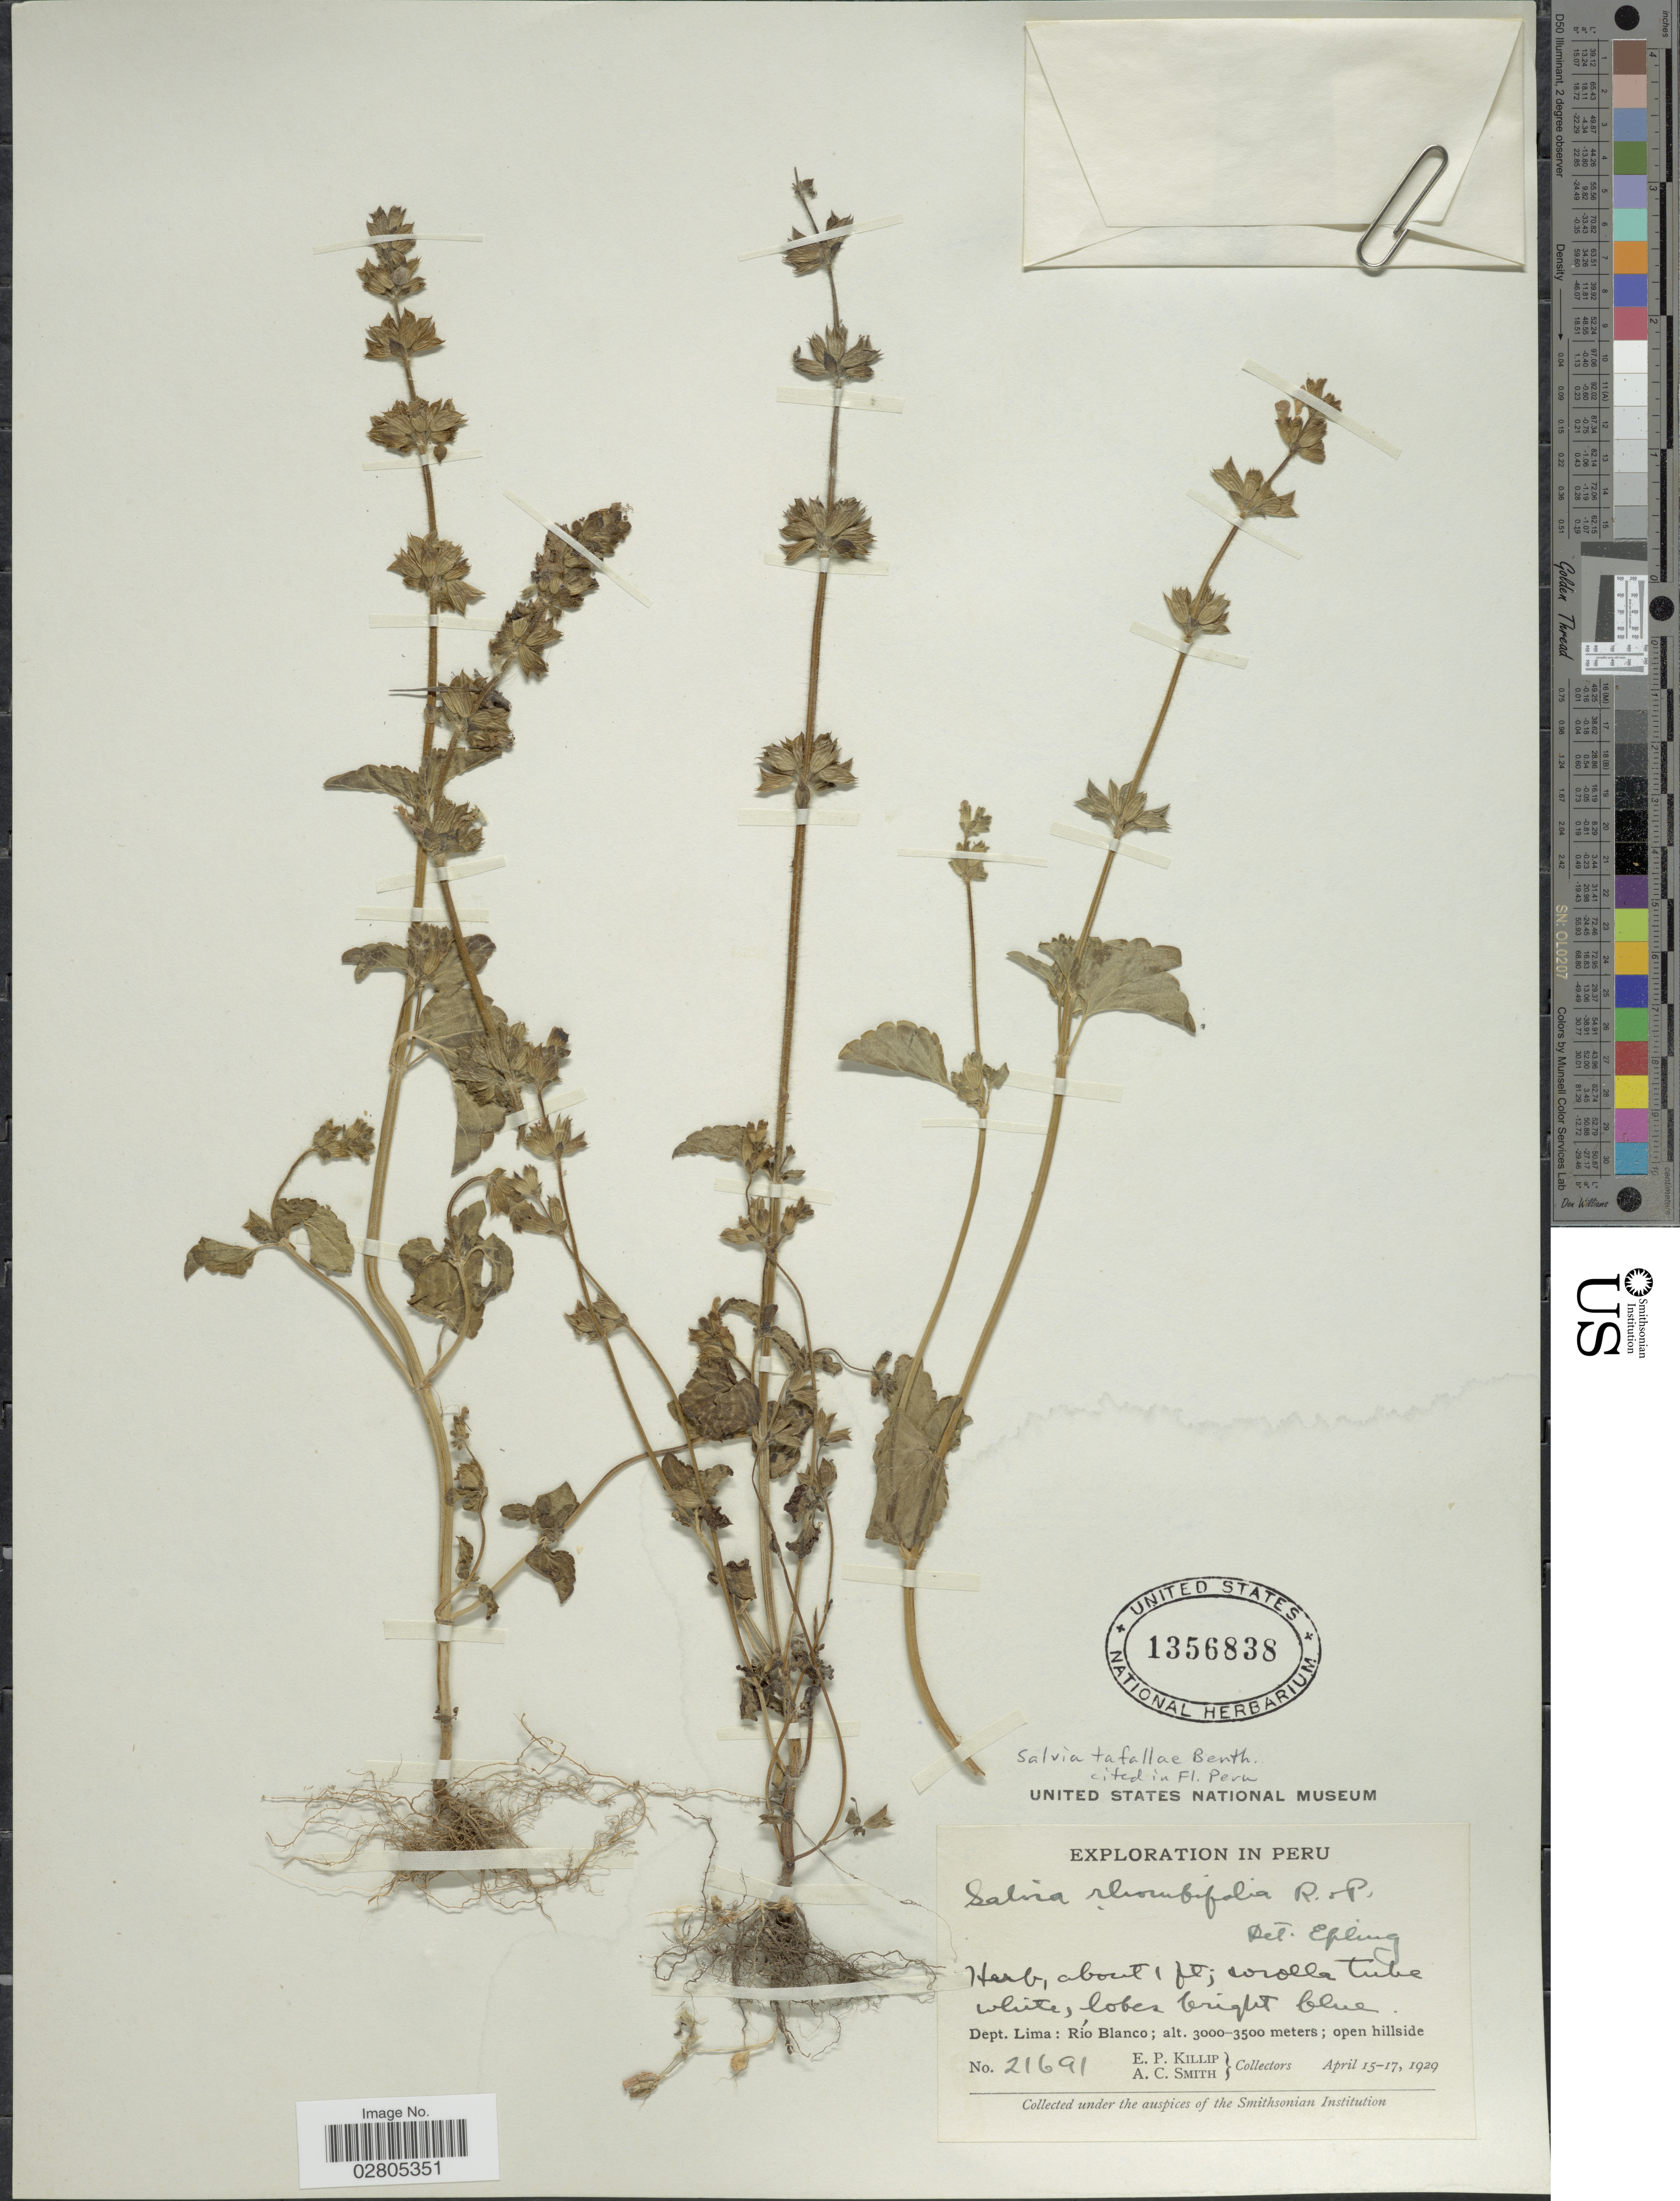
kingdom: Plantae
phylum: Tracheophyta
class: Magnoliopsida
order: Lamiales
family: Lamiaceae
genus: Salvia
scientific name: Salvia tafallae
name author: Benth.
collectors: E. P. Killip & A. C. Smith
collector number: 21691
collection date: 1929-04-15/1929-04-17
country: Peru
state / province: Lima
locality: Dept. Lima, Rio Blanco.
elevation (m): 3000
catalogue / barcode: US 1356838